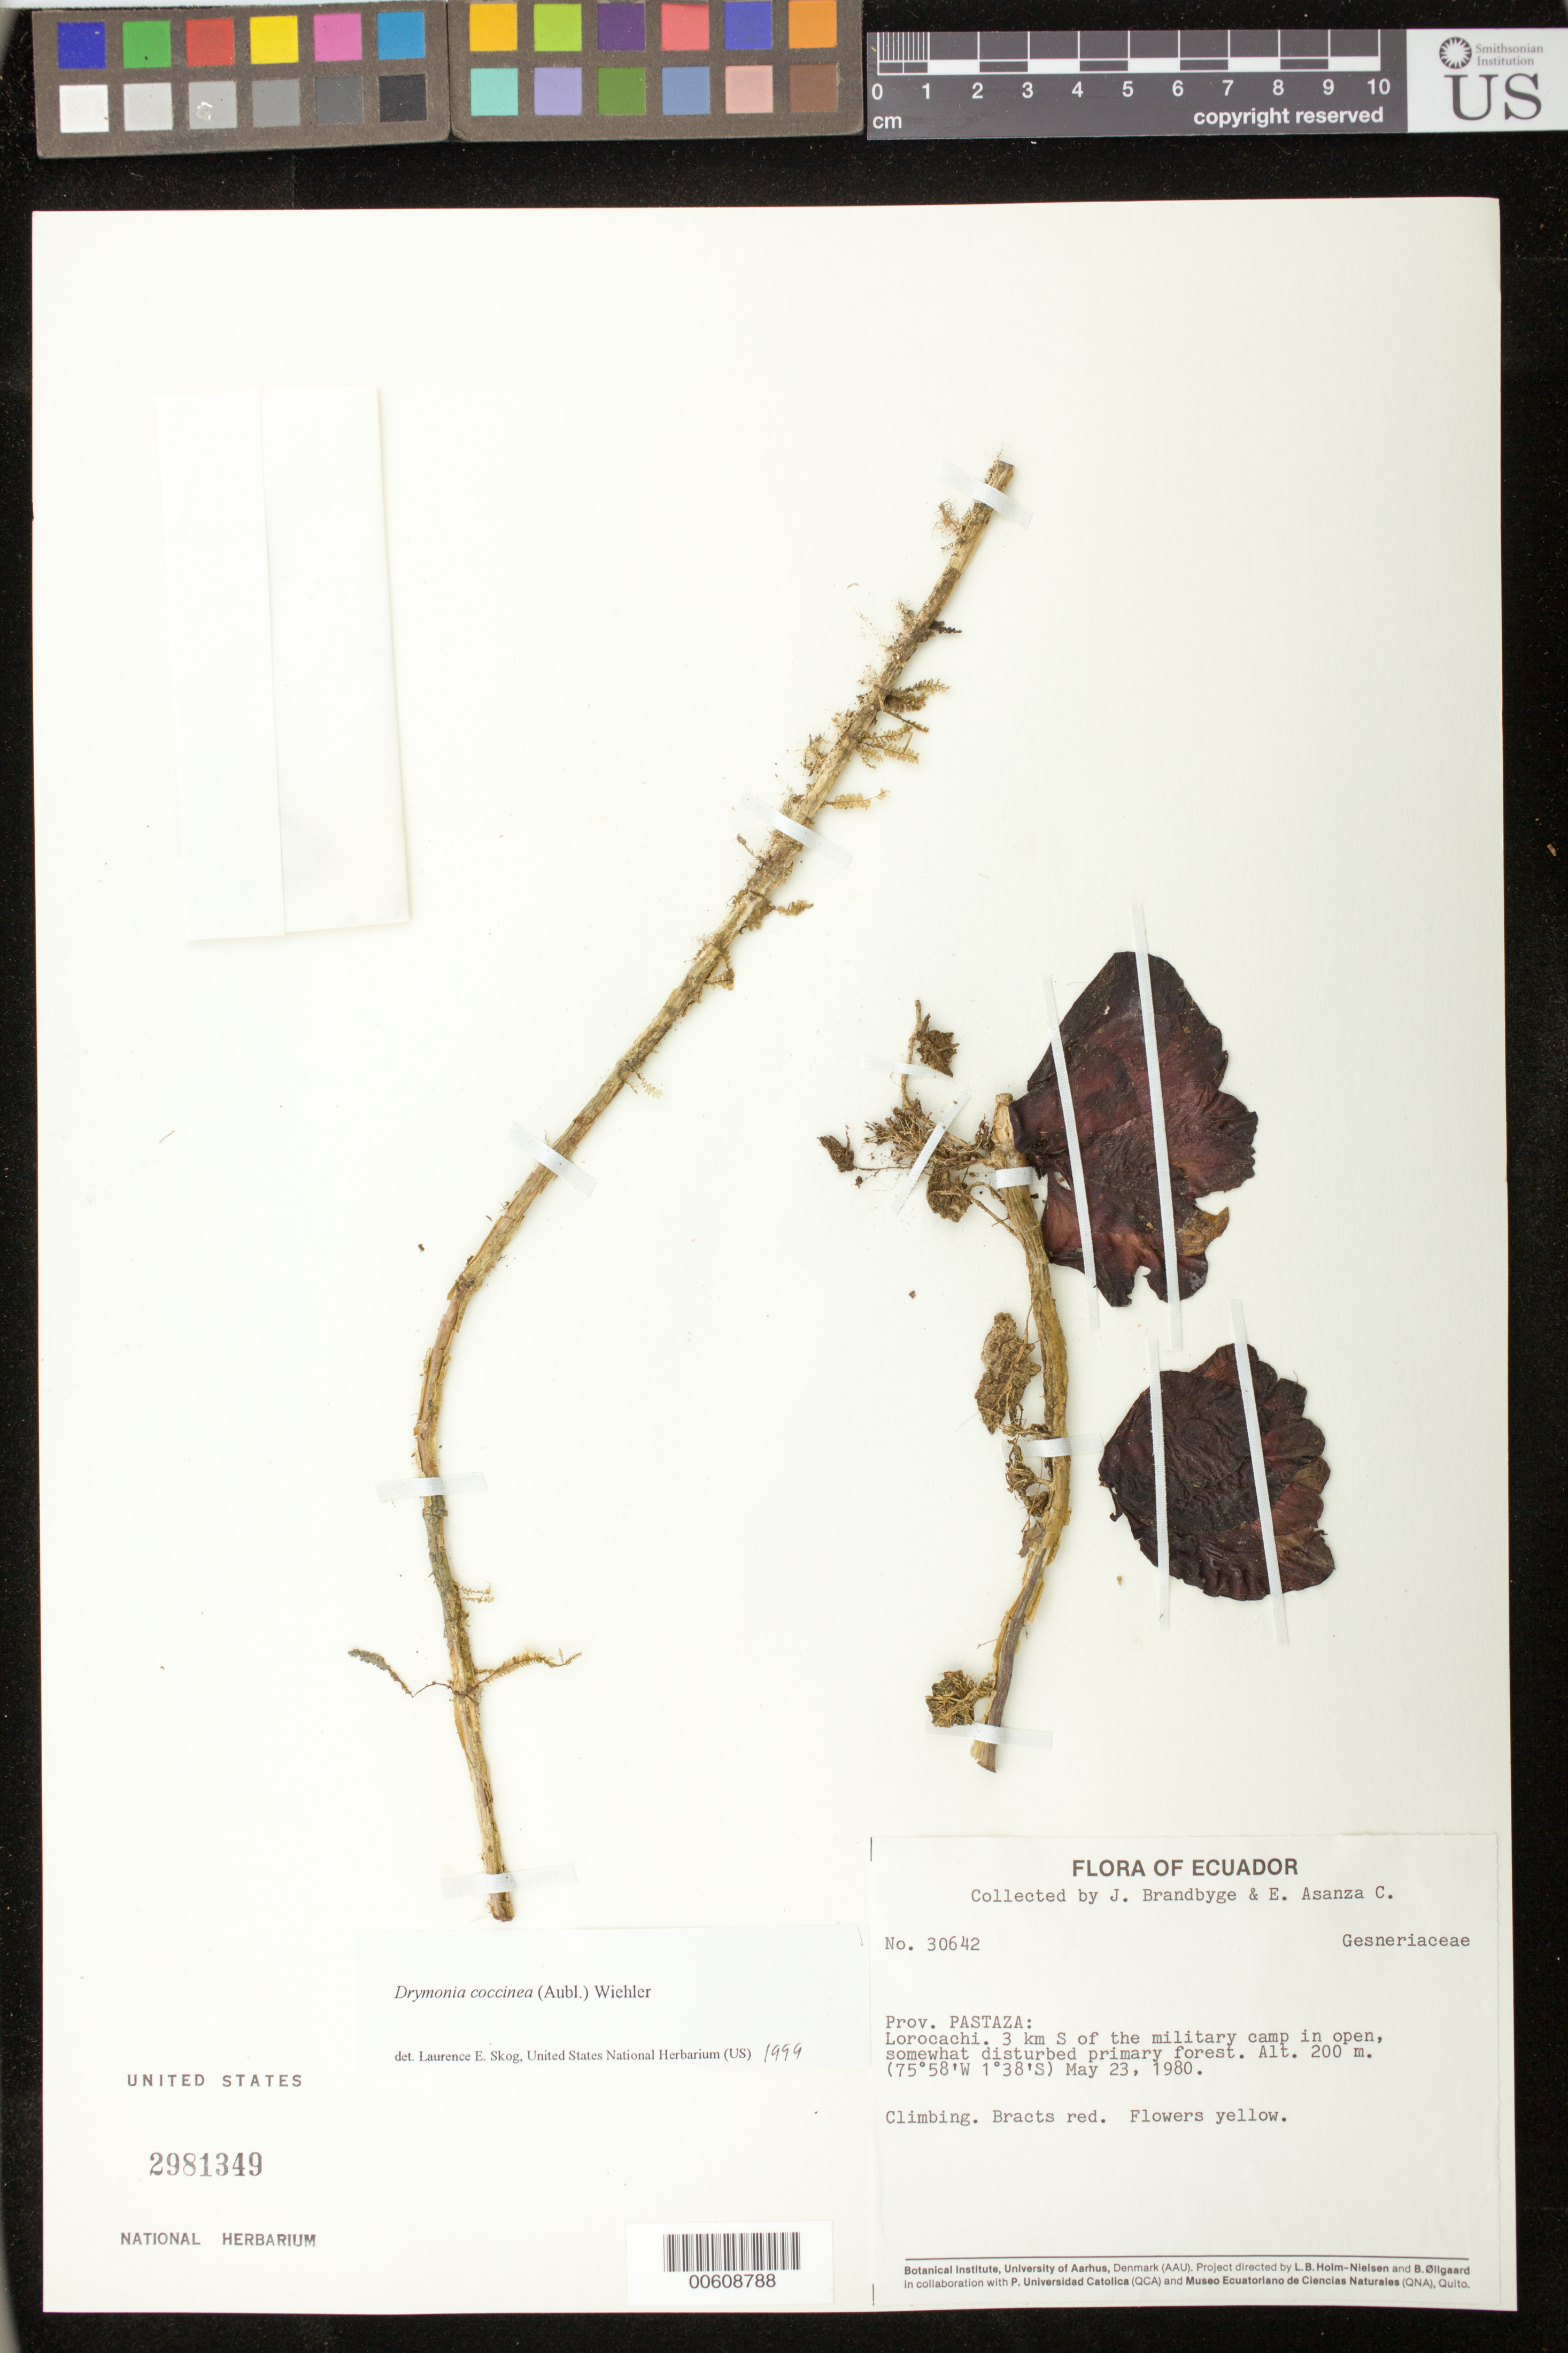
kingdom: Plantae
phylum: Tracheophyta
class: Magnoliopsida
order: Lamiales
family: Gesneriaceae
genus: Drymonia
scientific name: Drymonia coccinea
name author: (Aubl.) Wiehler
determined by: Skog, Laurence E.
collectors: J. Brandbyge & E. Asanza C.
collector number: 30642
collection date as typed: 23 May 1980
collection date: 1980-05-23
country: Ecuador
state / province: Pastaza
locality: Lorocachi, 3 km S of the military camp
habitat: In open, somewhat disturbed primary forest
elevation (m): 200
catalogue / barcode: US 2981349